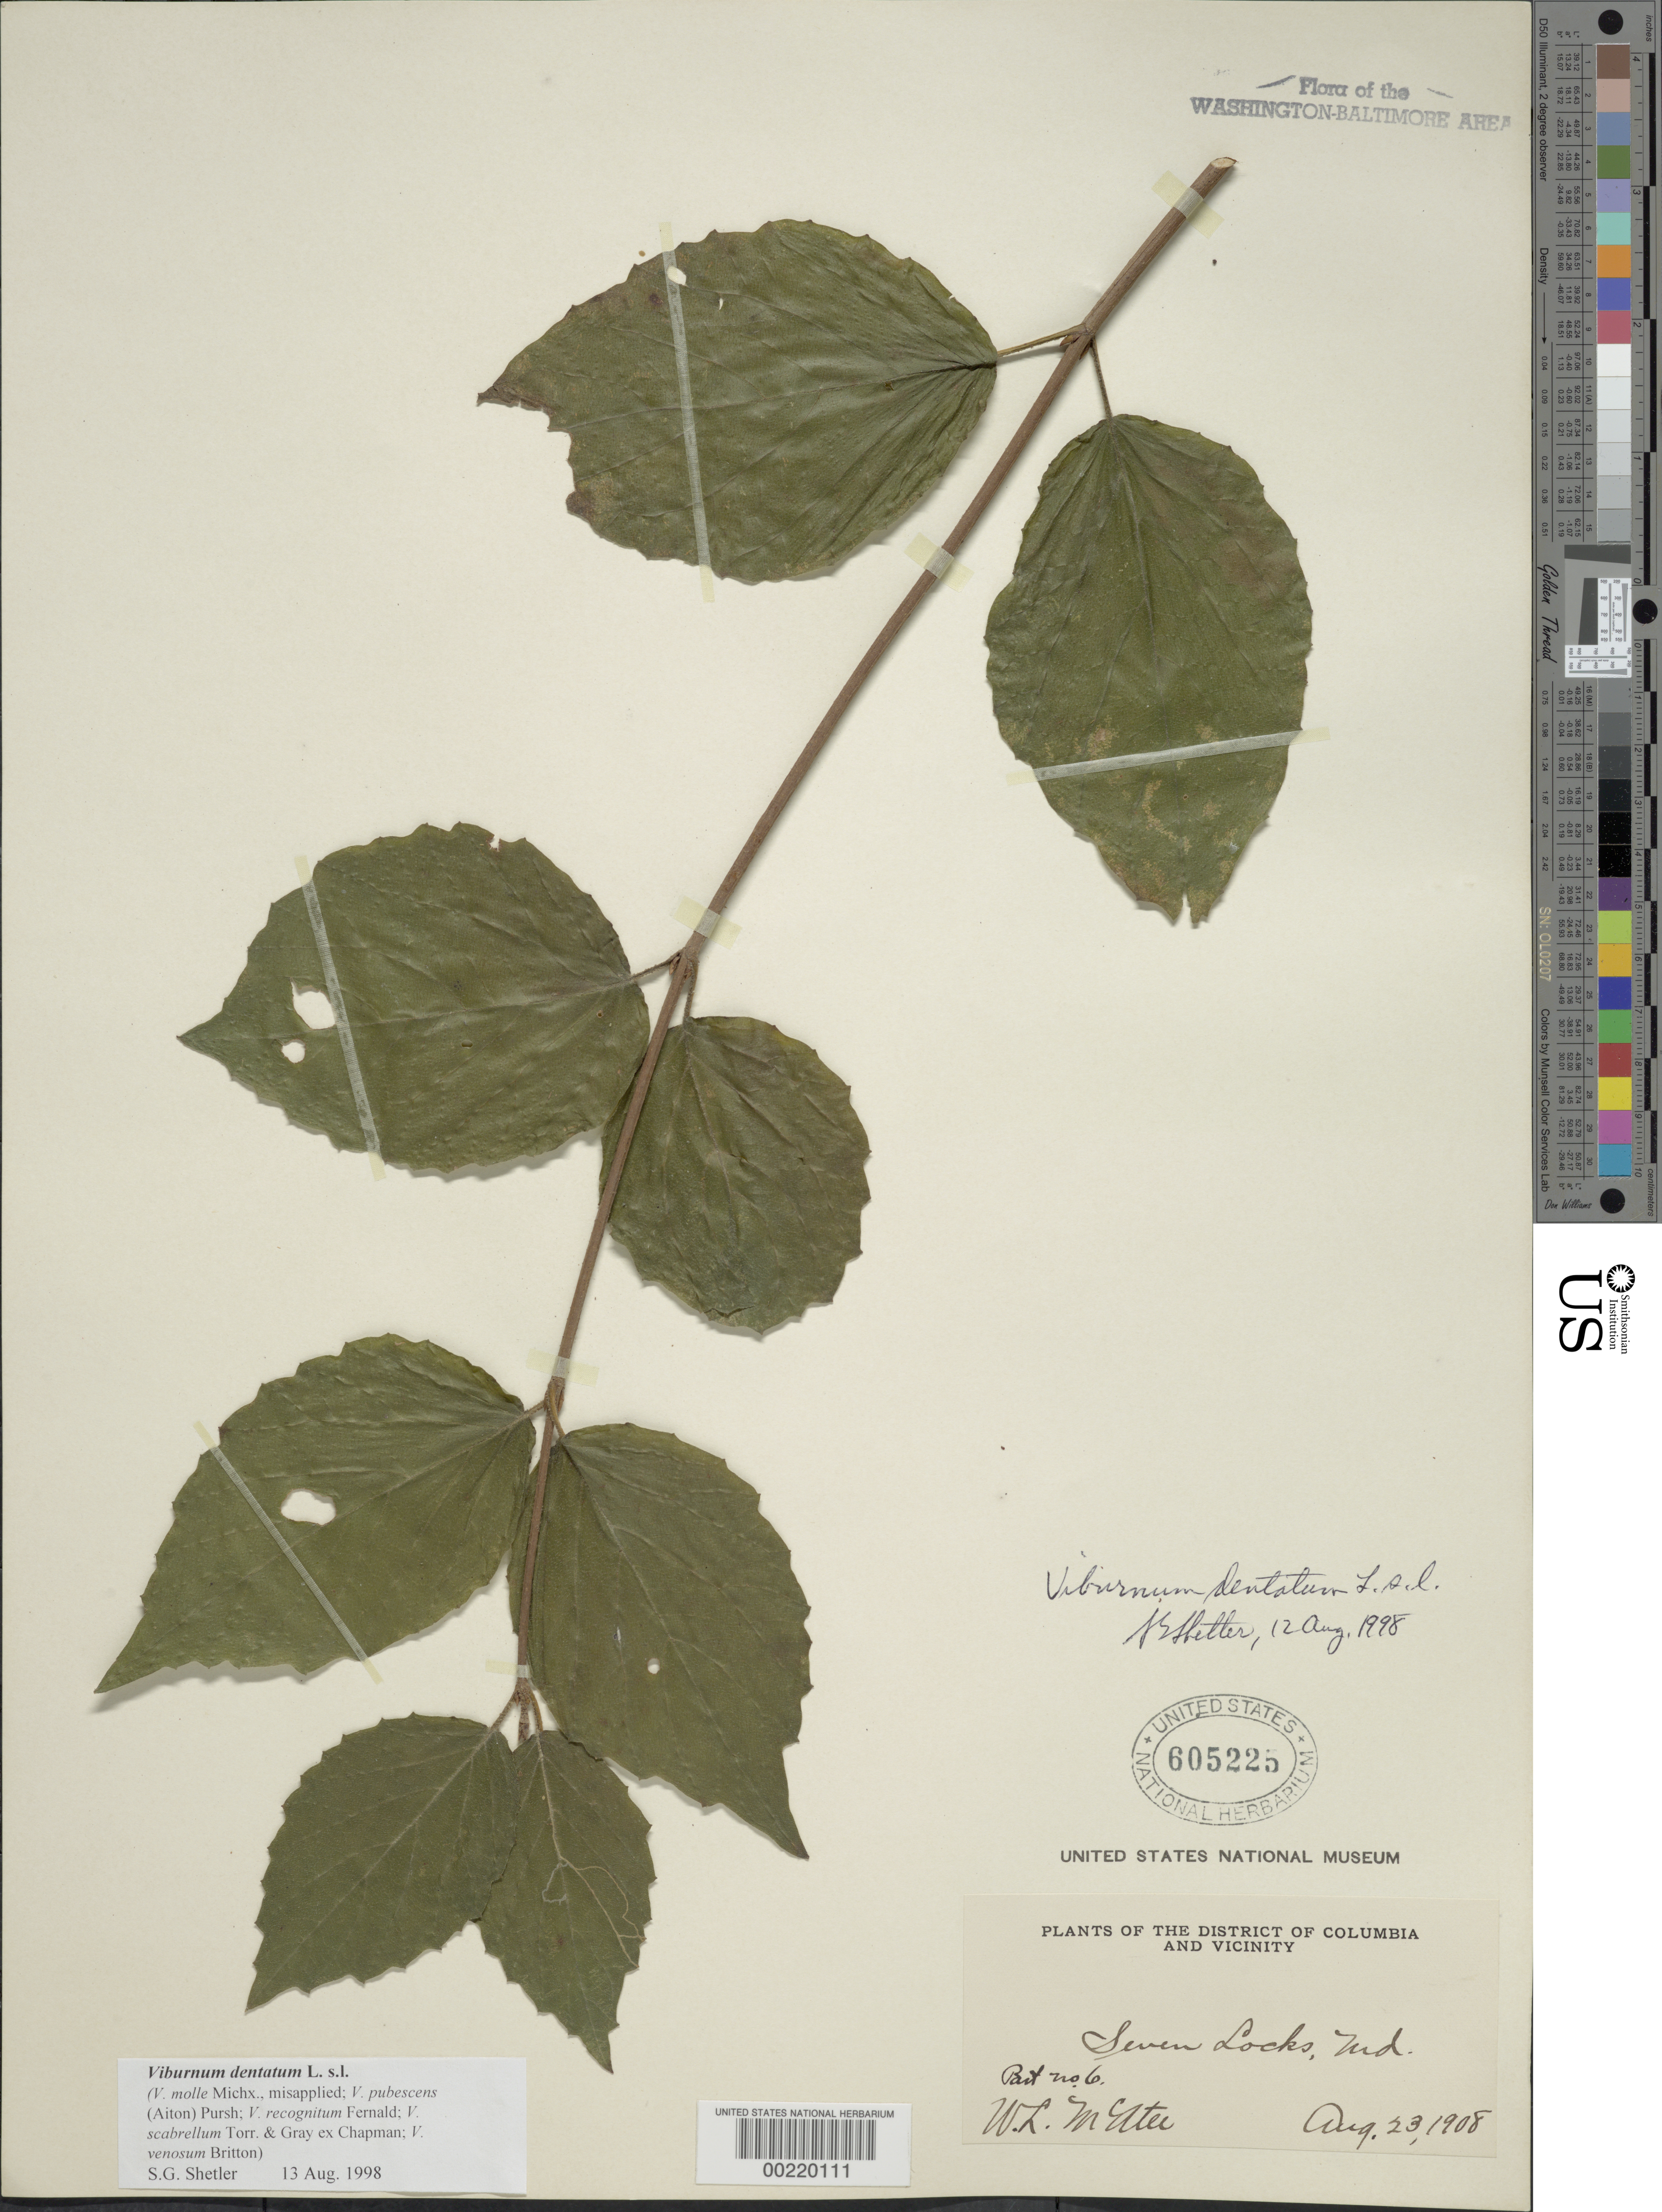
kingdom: Plantae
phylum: Tracheophyta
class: Magnoliopsida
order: Dipsacales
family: Viburnaceae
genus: Viburnum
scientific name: Viburnum dentatum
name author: L.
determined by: McAtee, W. L.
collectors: W. McAtee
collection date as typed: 23 Aug 1908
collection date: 1908-08-23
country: United States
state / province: Maryland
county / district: Montgomery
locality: Seven Locks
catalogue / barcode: US 605225